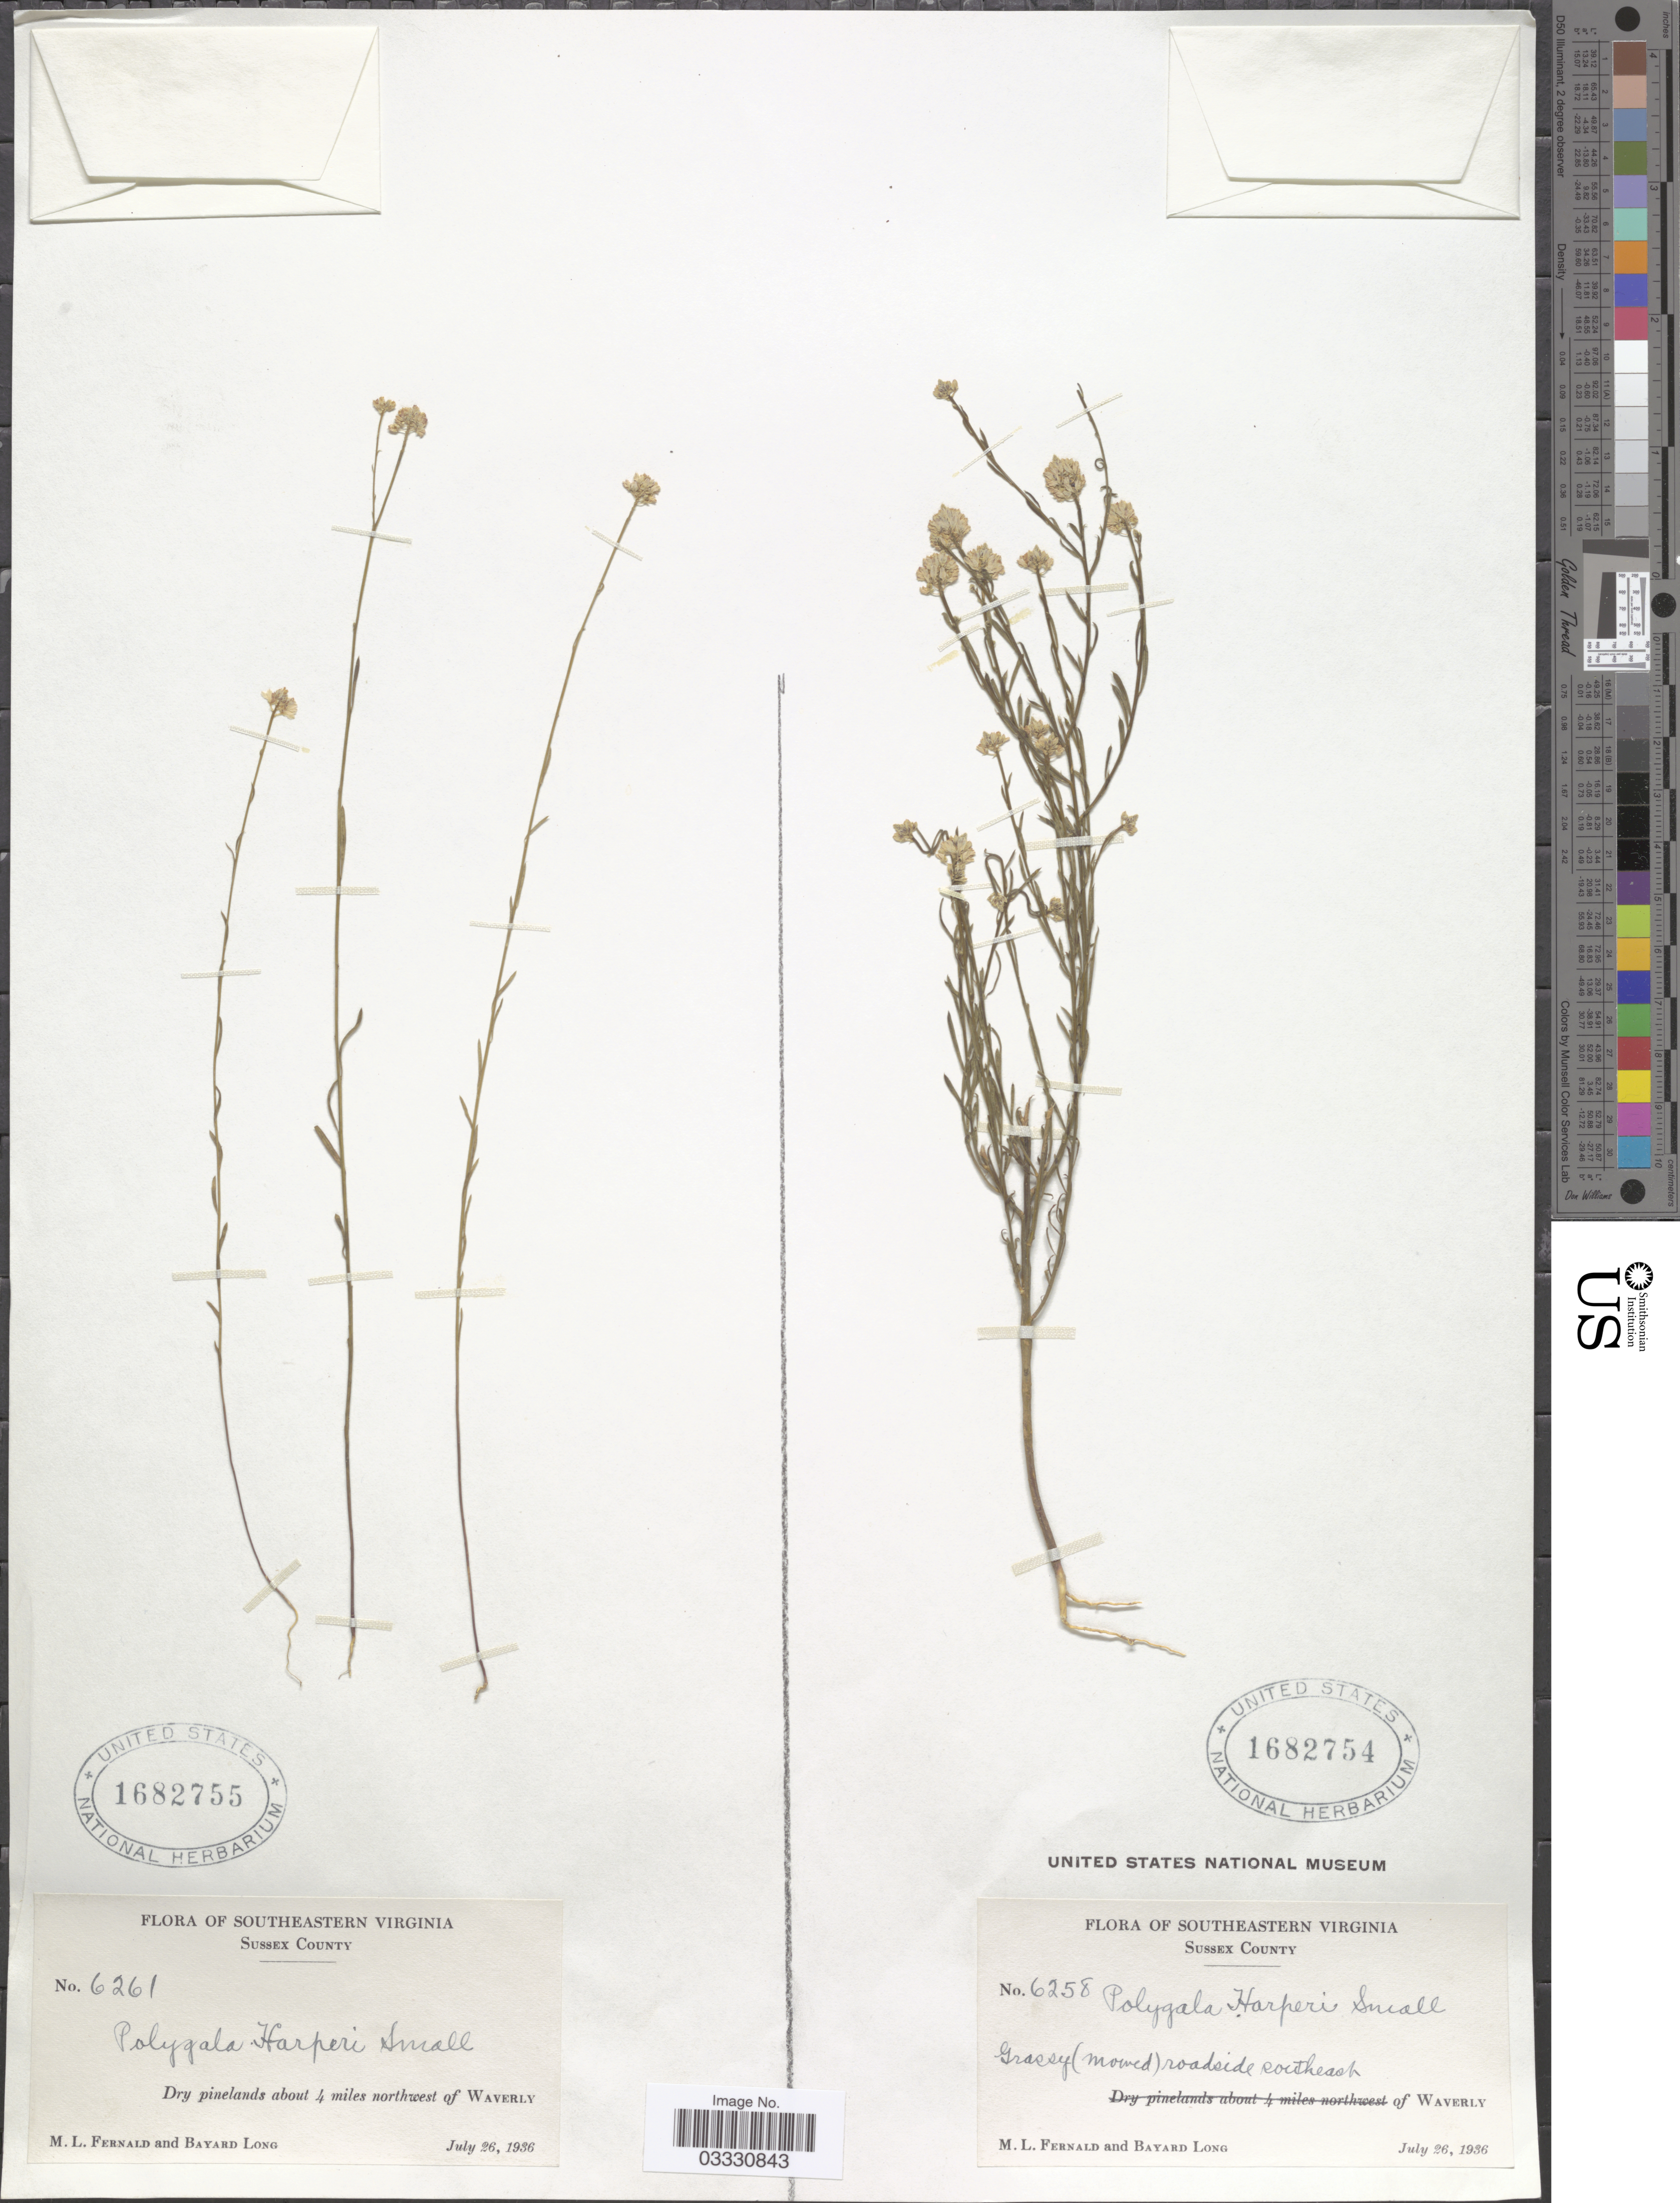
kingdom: Plantae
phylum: Tracheophyta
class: Magnoliopsida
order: Fabales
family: Polygalaceae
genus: Polygala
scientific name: Polygala harperi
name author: Small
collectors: M. L. Fernald & B. Long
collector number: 6258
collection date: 1936-07-26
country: United States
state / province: Virginia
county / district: Sussex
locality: Southeastern Virginia. Sussex County. Roadside southeast of Waverly.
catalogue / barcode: US 1682754-2